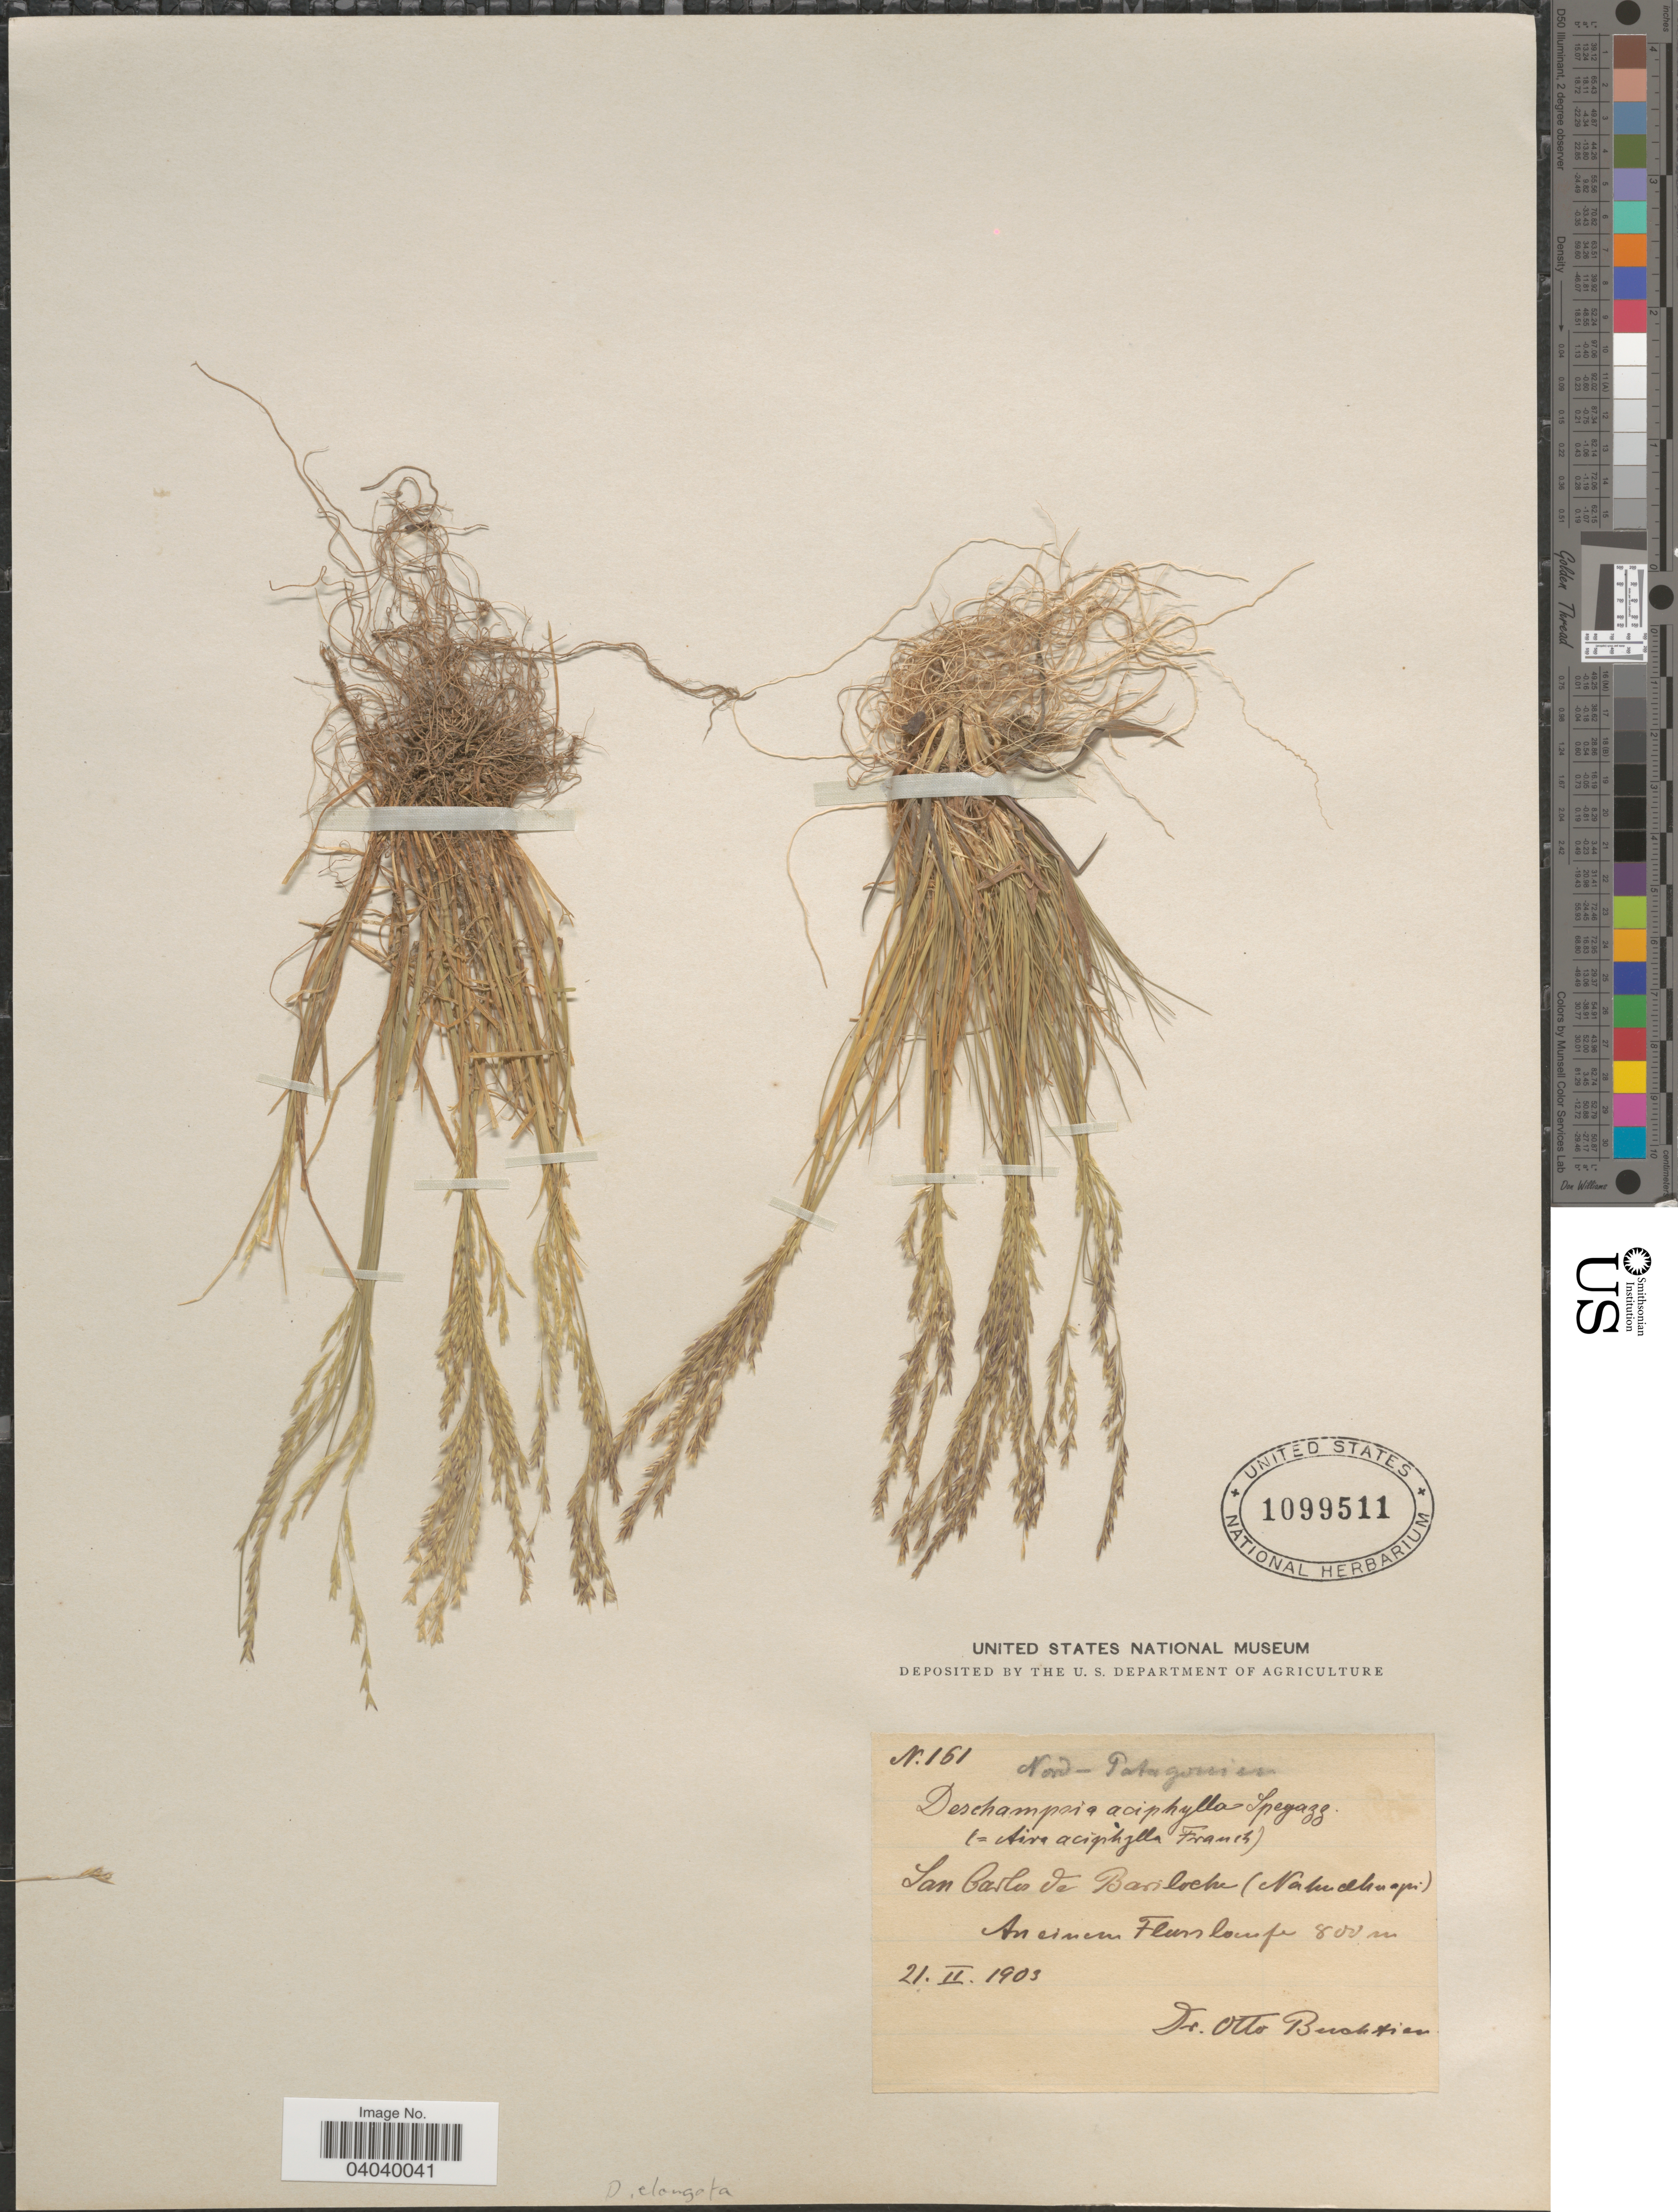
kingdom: Plantae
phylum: Tracheophyta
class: Liliopsida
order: Poales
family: Poaceae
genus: Deschampsia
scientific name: Deschampsia elongata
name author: (Hook.) Munro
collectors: O. Buchtien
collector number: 161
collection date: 1903-02-21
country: Argentina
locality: Nord-Patagonien. San Carlos de Bariloche (Nahuelhuapi).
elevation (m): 800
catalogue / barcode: US 1099511